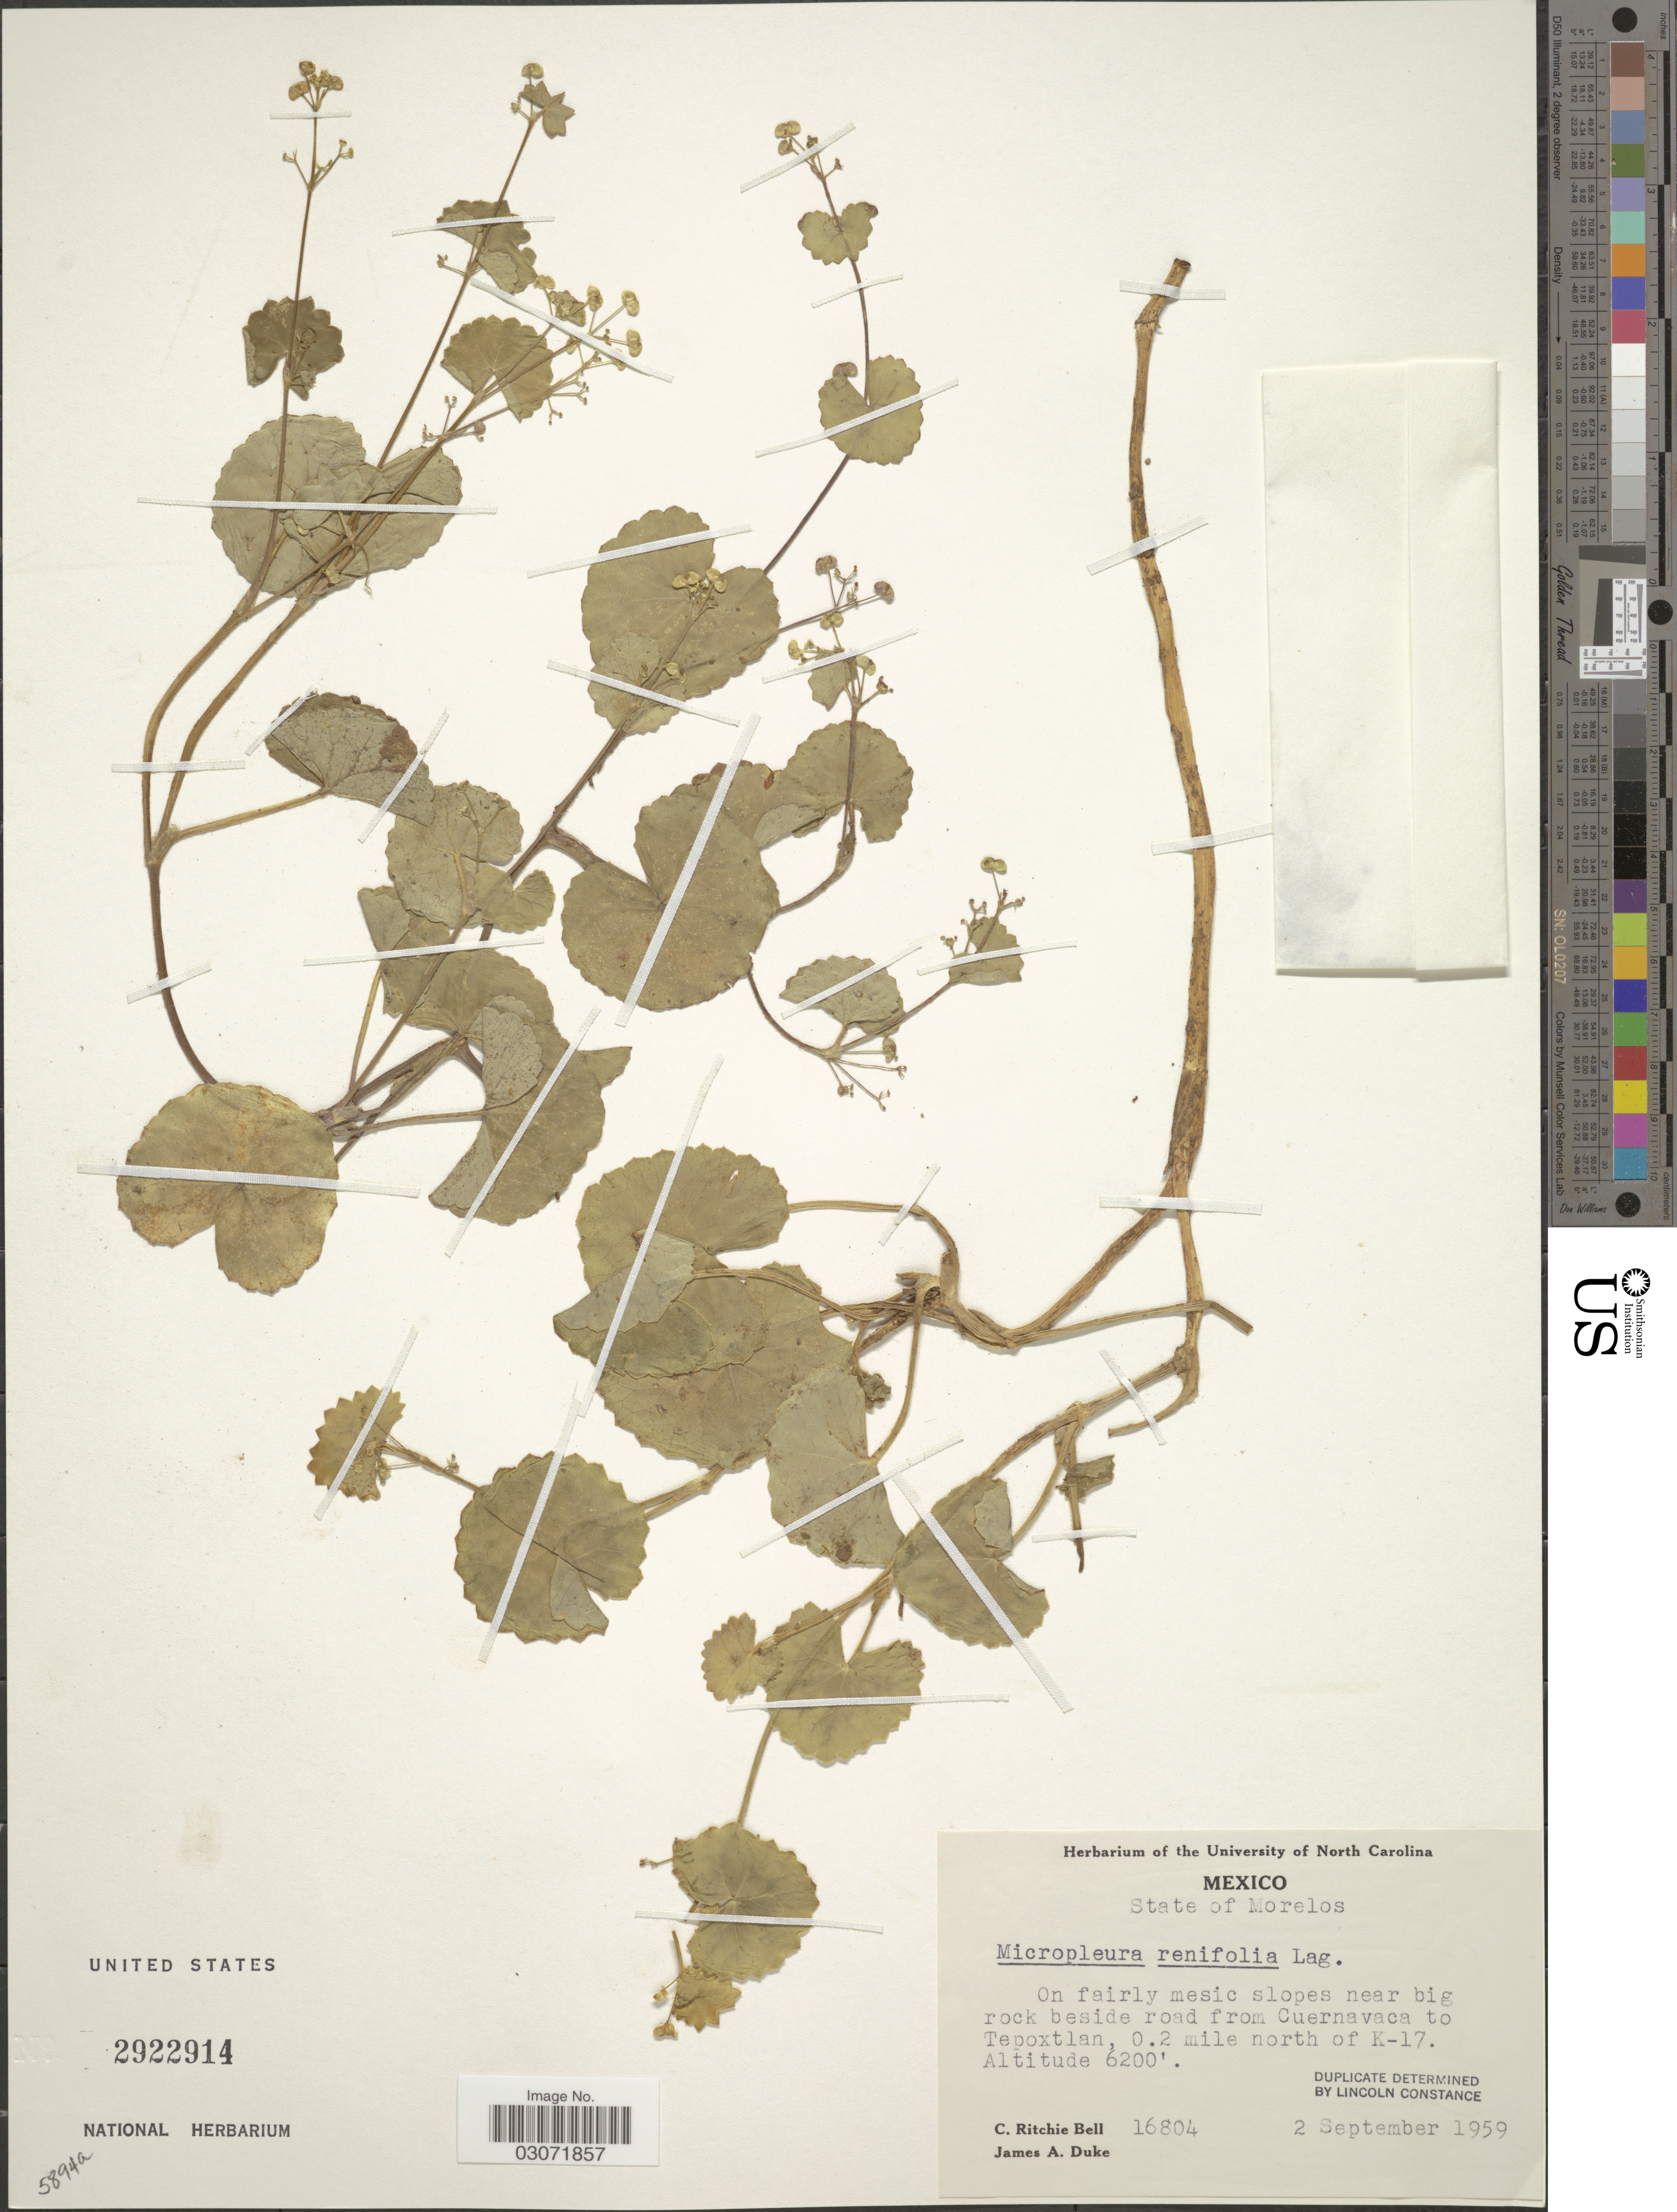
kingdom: Plantae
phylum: Tracheophyta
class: Magnoliopsida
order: Apiales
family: Apiaceae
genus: Micropleura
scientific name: Micropleura renifolia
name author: Lag.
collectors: C. R. Bell & J. A. Duke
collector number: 16804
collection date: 1959-09-02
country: Mexico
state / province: Morelos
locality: On fairly mesic slopes near big rock beside road from Cuernavaca to Tepoxtlan, 0.2 mile north of K'17.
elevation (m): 1890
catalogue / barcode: US 2922914